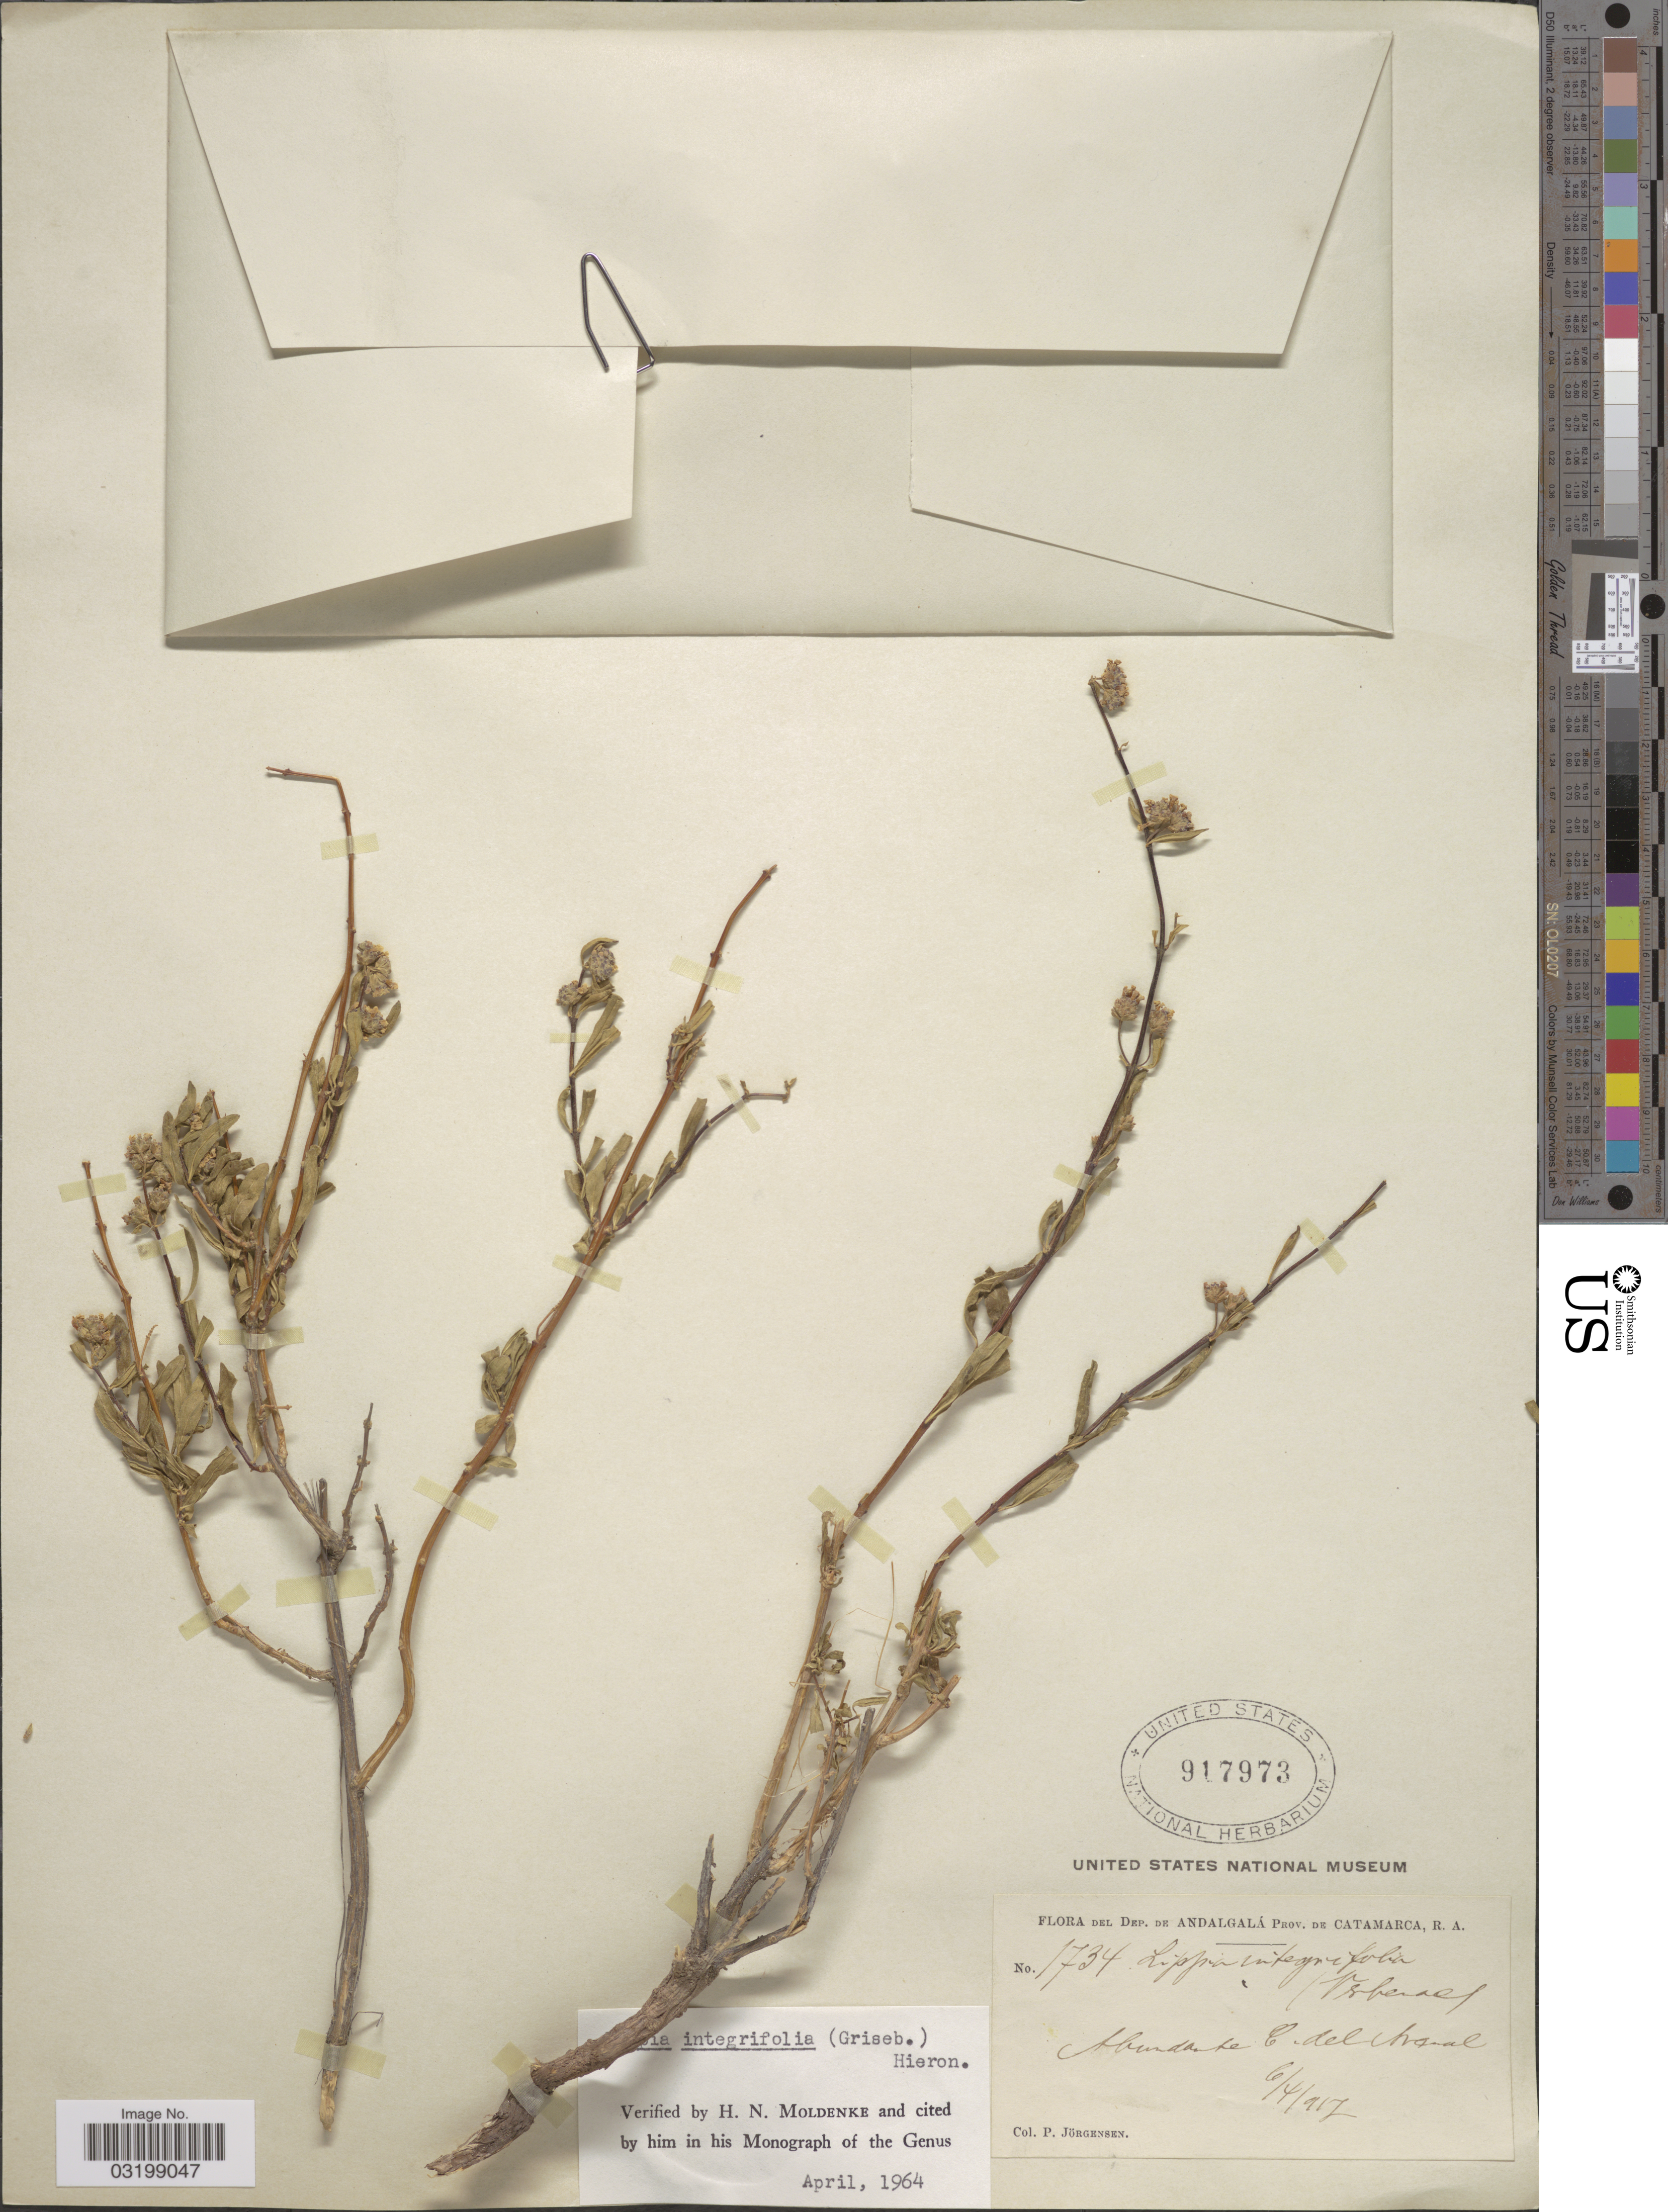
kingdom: Plantae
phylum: Tracheophyta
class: Magnoliopsida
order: Lamiales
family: Verbenaceae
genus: Lippia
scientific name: Lippia integrifolia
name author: (Griseb.) Hieron.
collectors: P. Jörgensen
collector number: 1734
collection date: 1917-04-06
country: Argentina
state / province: Catamarca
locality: Dep. de Andalgalá. C. del Arenal.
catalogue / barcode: US 917973